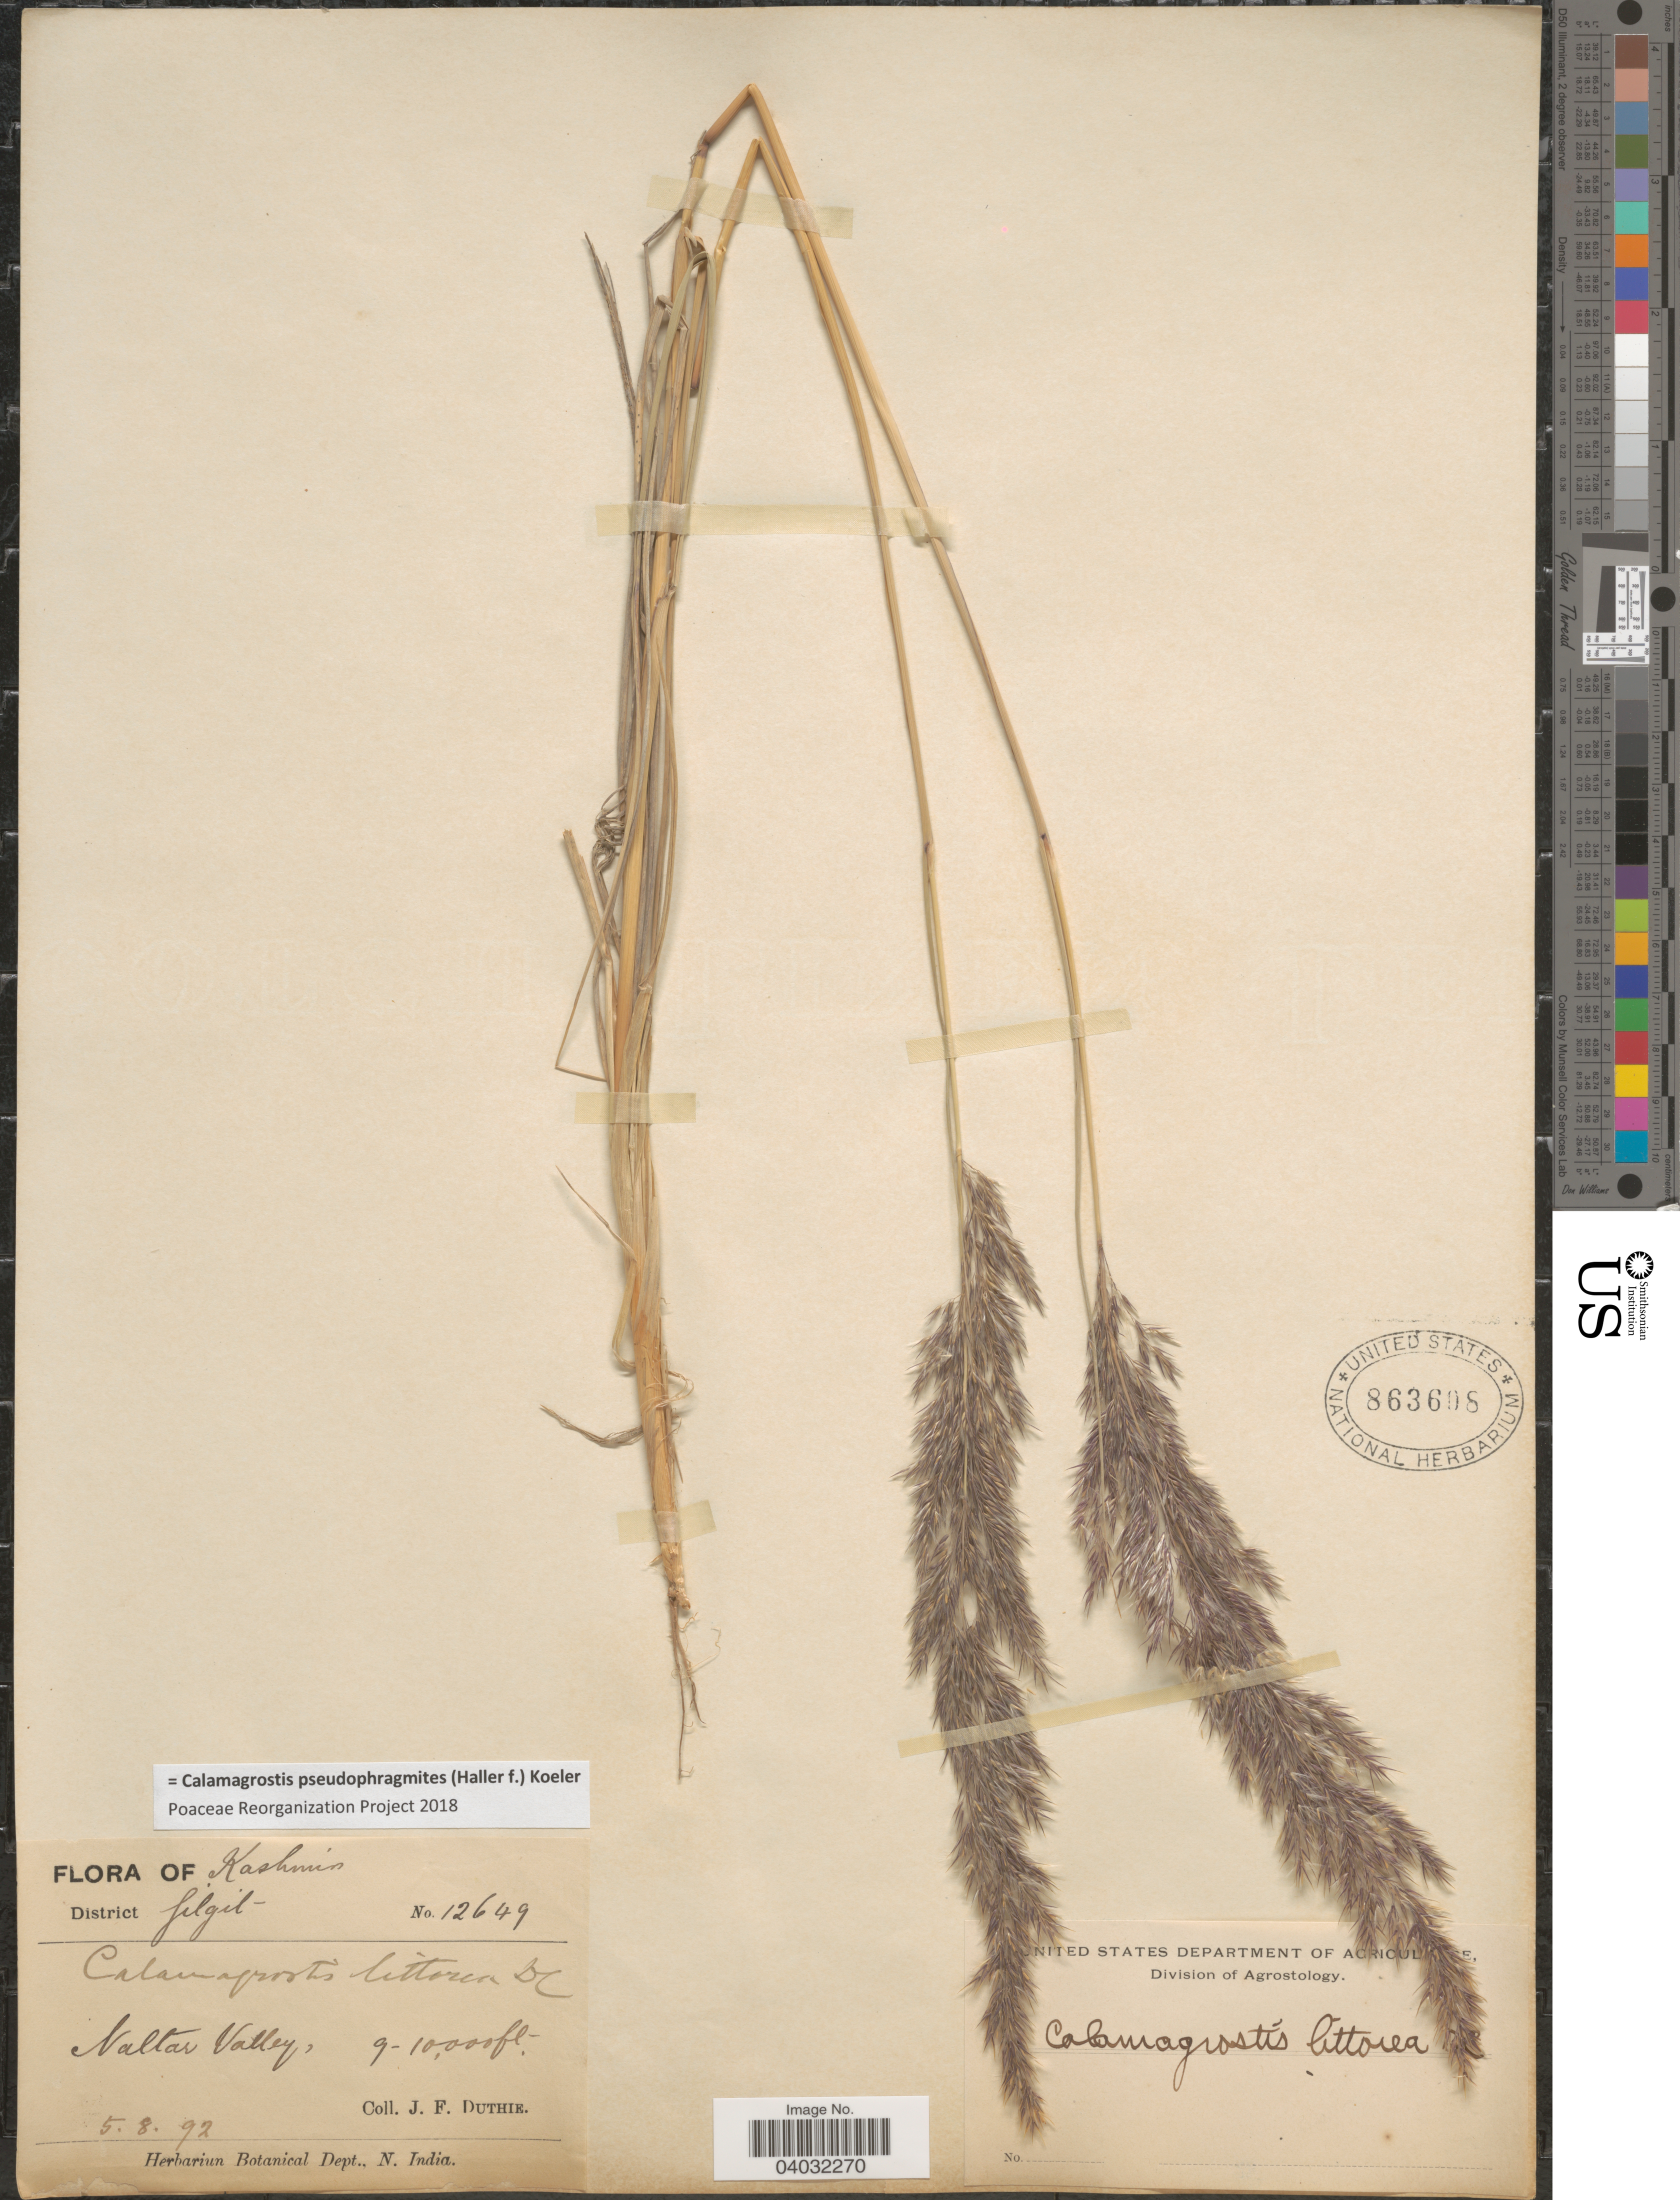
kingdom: Plantae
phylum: Tracheophyta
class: Liliopsida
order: Poales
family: Poaceae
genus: Calamagrostis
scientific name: Calamagrostis pseudophragmites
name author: (Haller f.) Koeler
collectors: J. F. Duthie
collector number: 12649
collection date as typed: Transcribed d/m/y: 5/8/92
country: Pakistan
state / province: Gilgit-Baltistan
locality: Kashmir. District Gilgit. Naltar Valley.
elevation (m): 2743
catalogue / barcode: US 863608